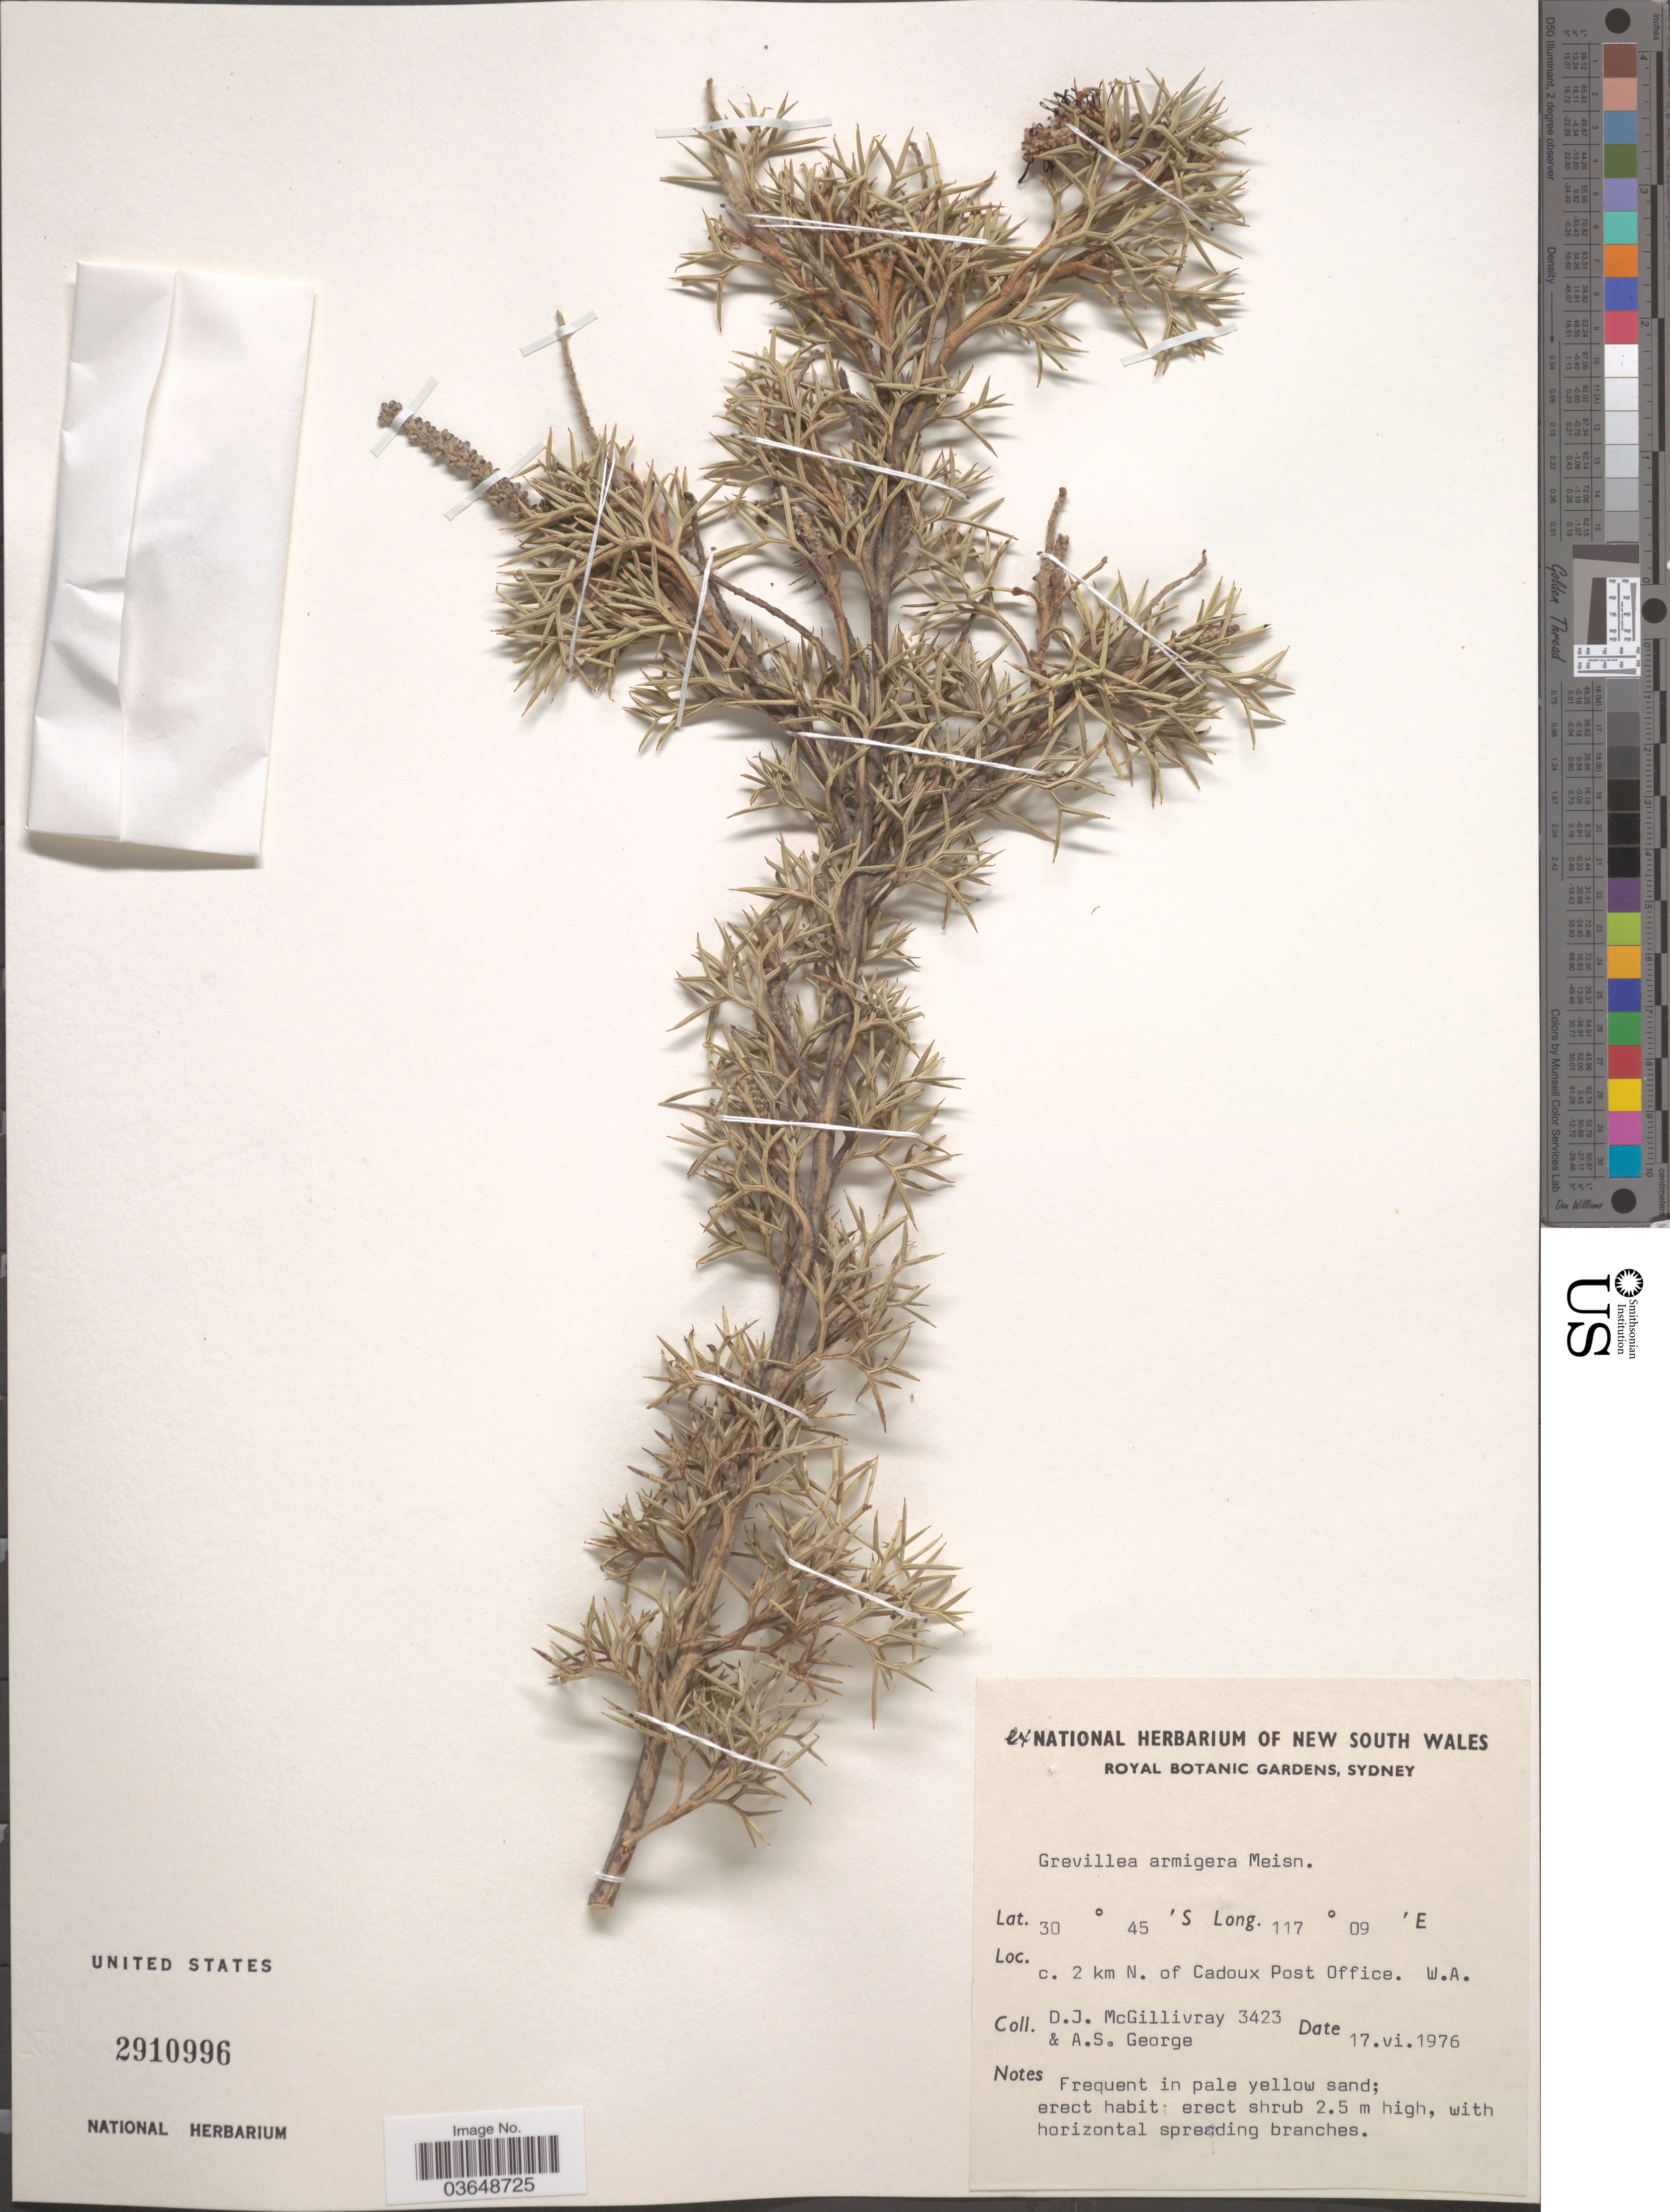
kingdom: Plantae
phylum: Tracheophyta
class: Magnoliopsida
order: Proteales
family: Proteaceae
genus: Grevillea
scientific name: Grevillea armigera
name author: Meisn.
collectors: D. J. McGillivray & A. S. George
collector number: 3423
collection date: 1976-06-17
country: Australia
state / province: Western Australia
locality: C. 2 km N. of Cadoux Post Office.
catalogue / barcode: US 2910996